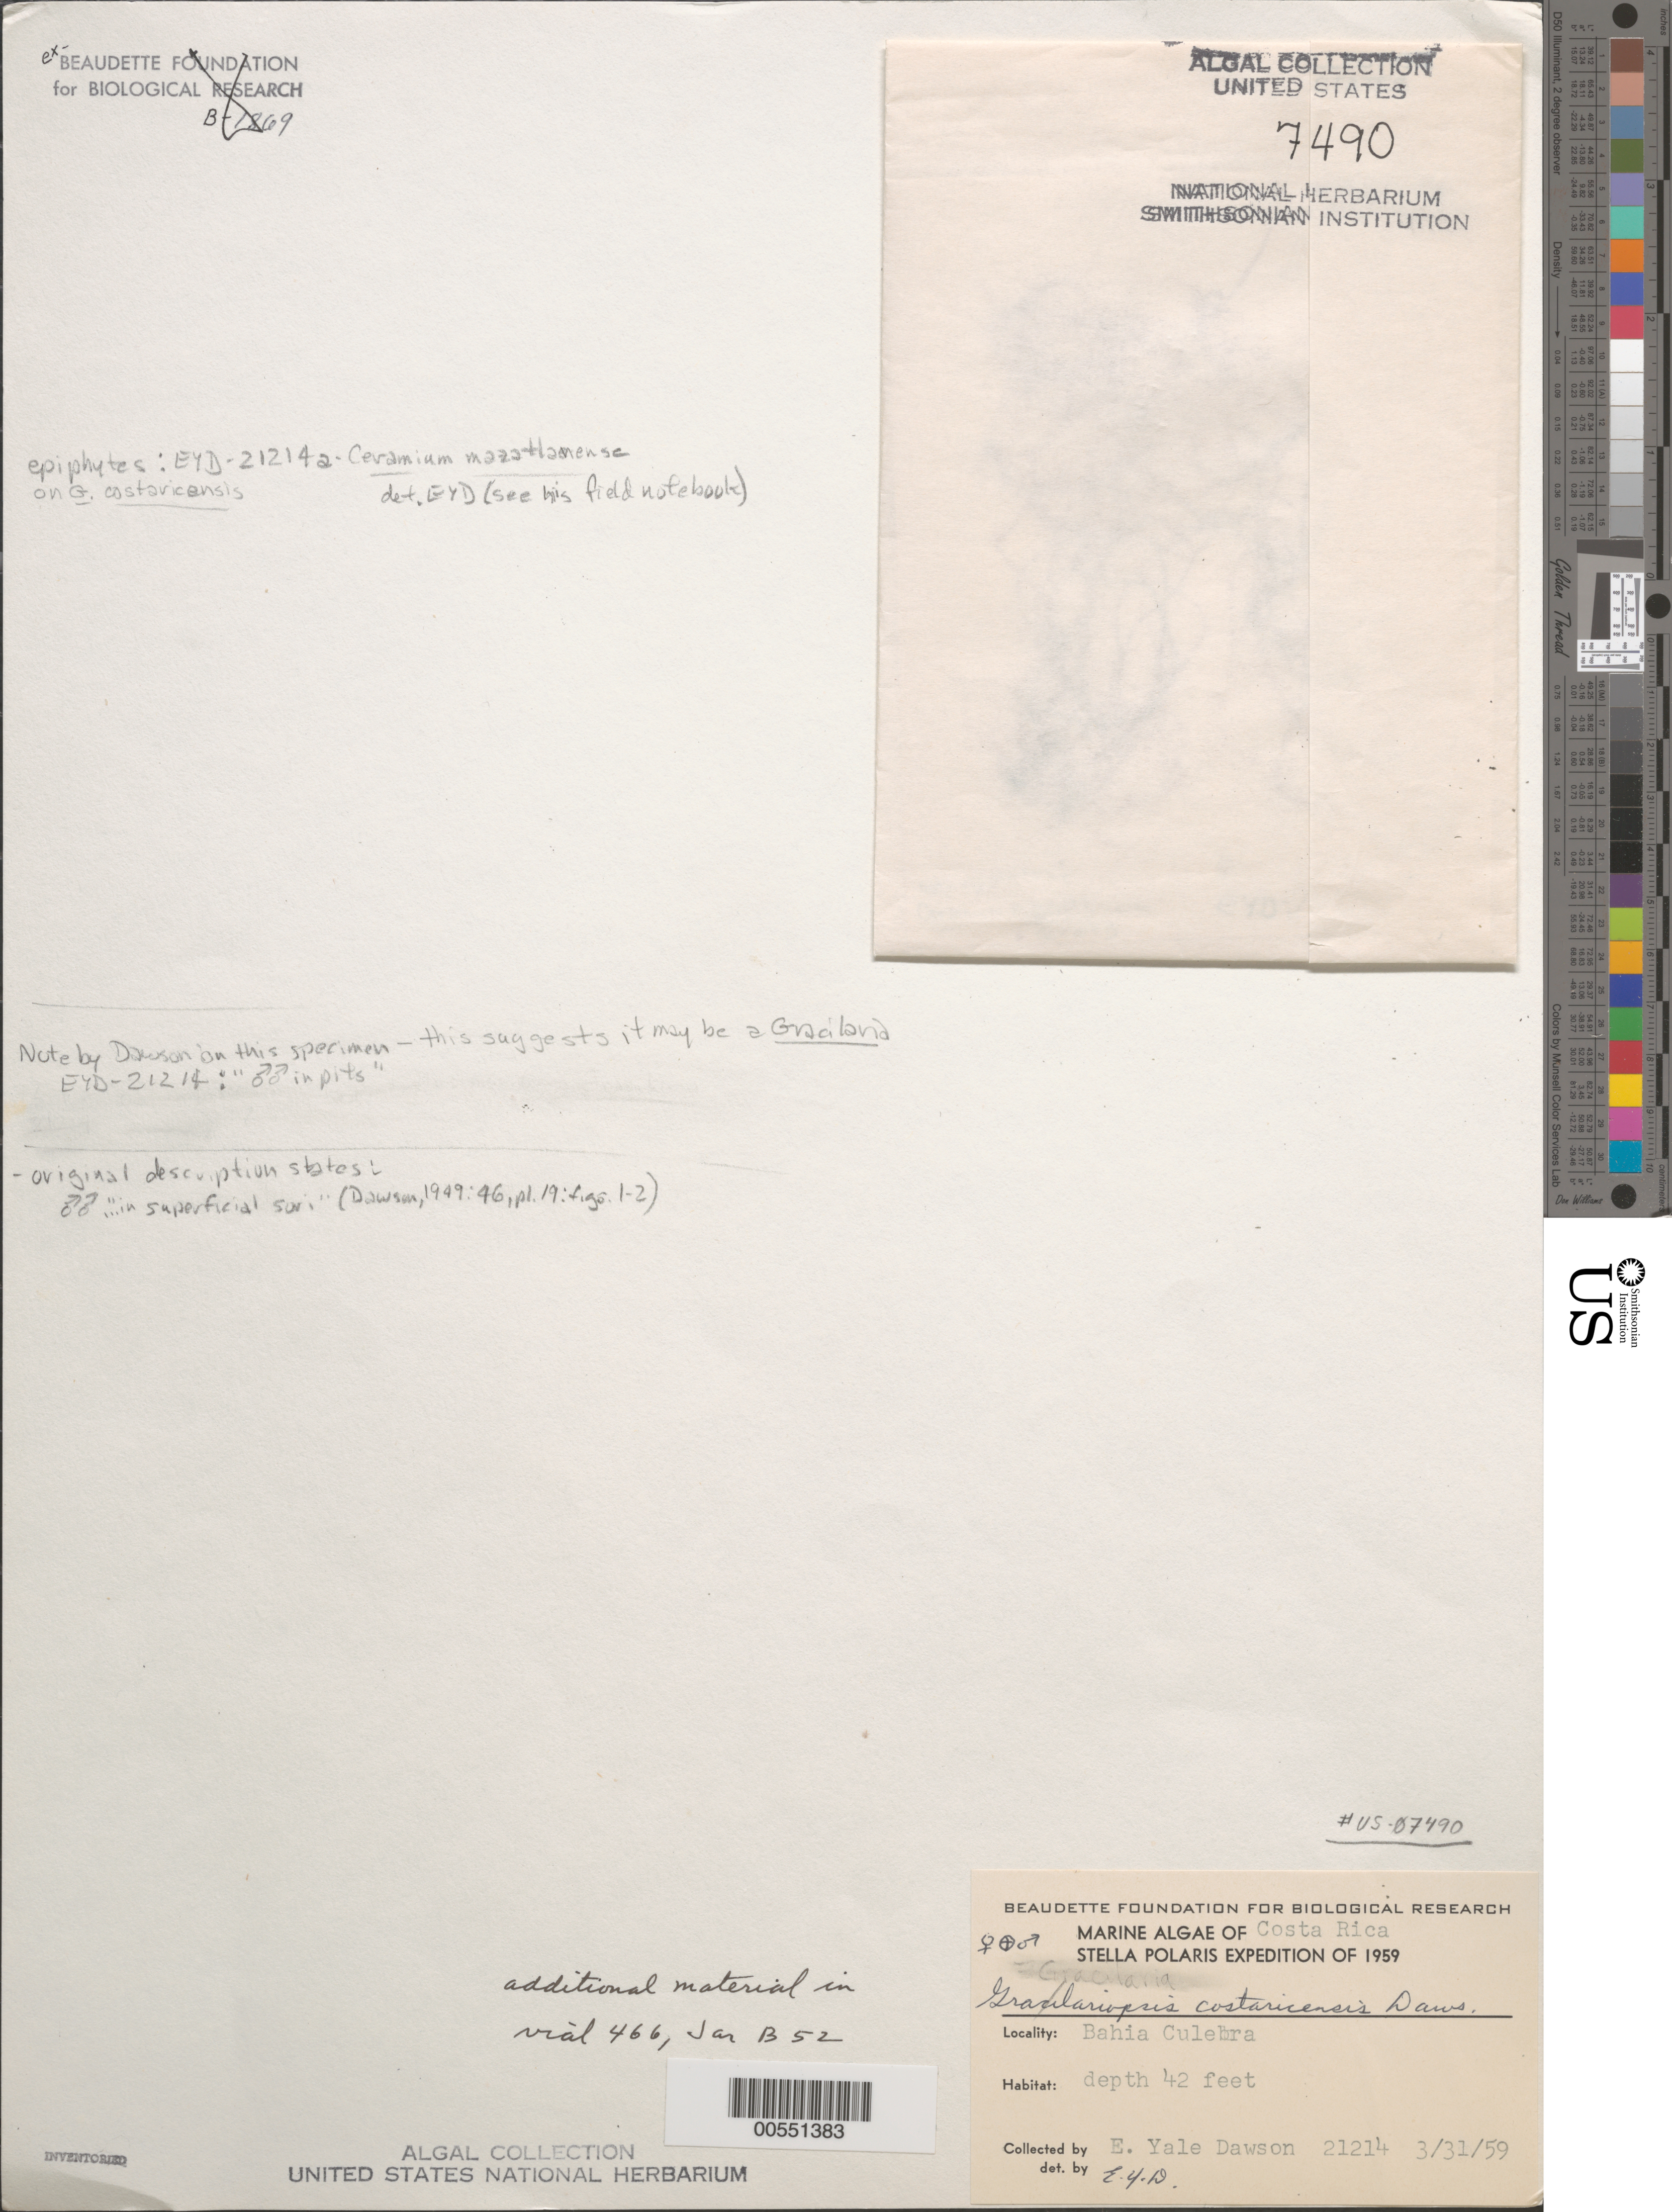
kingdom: Plantae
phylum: Rhodophyta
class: Florideophyceae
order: Gracilariales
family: Gracilariaceae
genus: Gracilaria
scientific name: Gracilaria costaricensis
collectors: E. Y. Dawson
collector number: EYD 21214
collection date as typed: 31 Mar 1959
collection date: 1959-03-31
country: Costa Rica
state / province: Guanacaste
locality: Bahia Culebra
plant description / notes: Stella Polaris Expedition of 1959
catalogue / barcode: US 7490